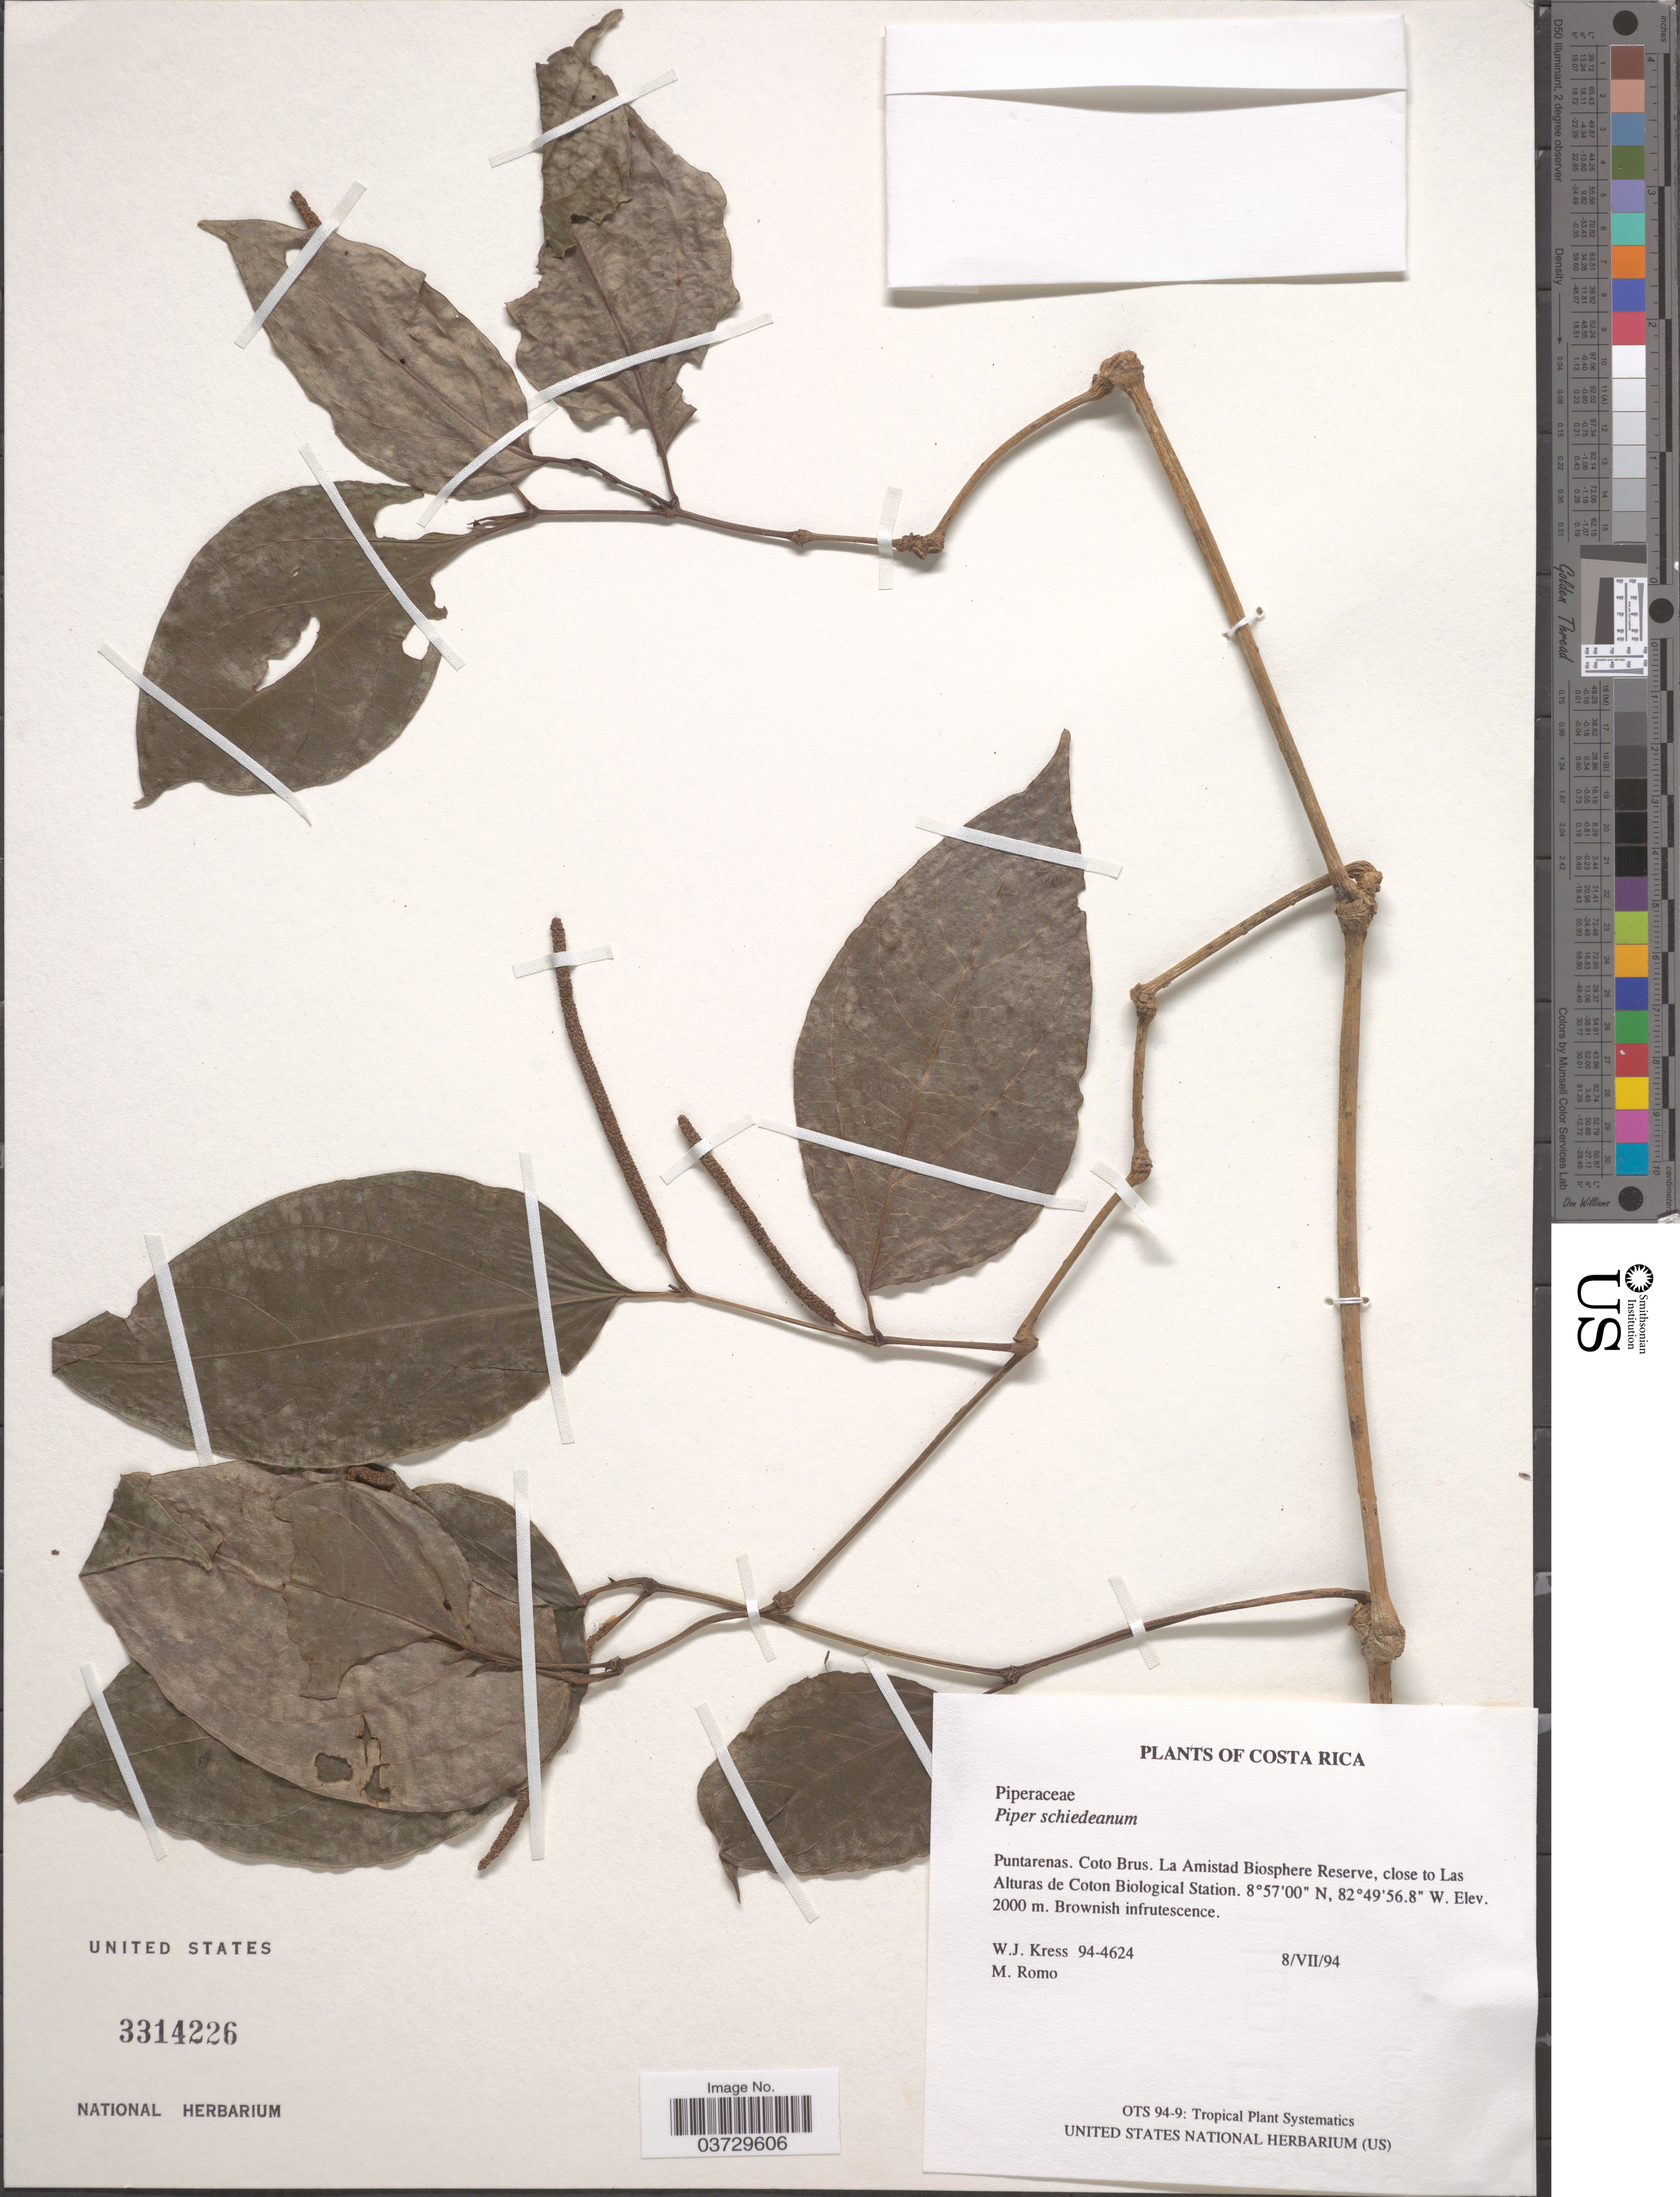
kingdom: Plantae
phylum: Tracheophyta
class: Magnoliopsida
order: Piperales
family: Piperaceae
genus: Piper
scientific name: Piper schiedeanum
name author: Steud.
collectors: W. J. Kress & M. Romo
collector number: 94-4624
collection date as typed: Transcribed d/m/y: 8/7/94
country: Costa Rica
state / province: Puntarenas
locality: Coto Brus. La Amistad Biosphere Reserve, close to Las Alturas de Coton Biological Station.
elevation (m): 2000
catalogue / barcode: US 3314226